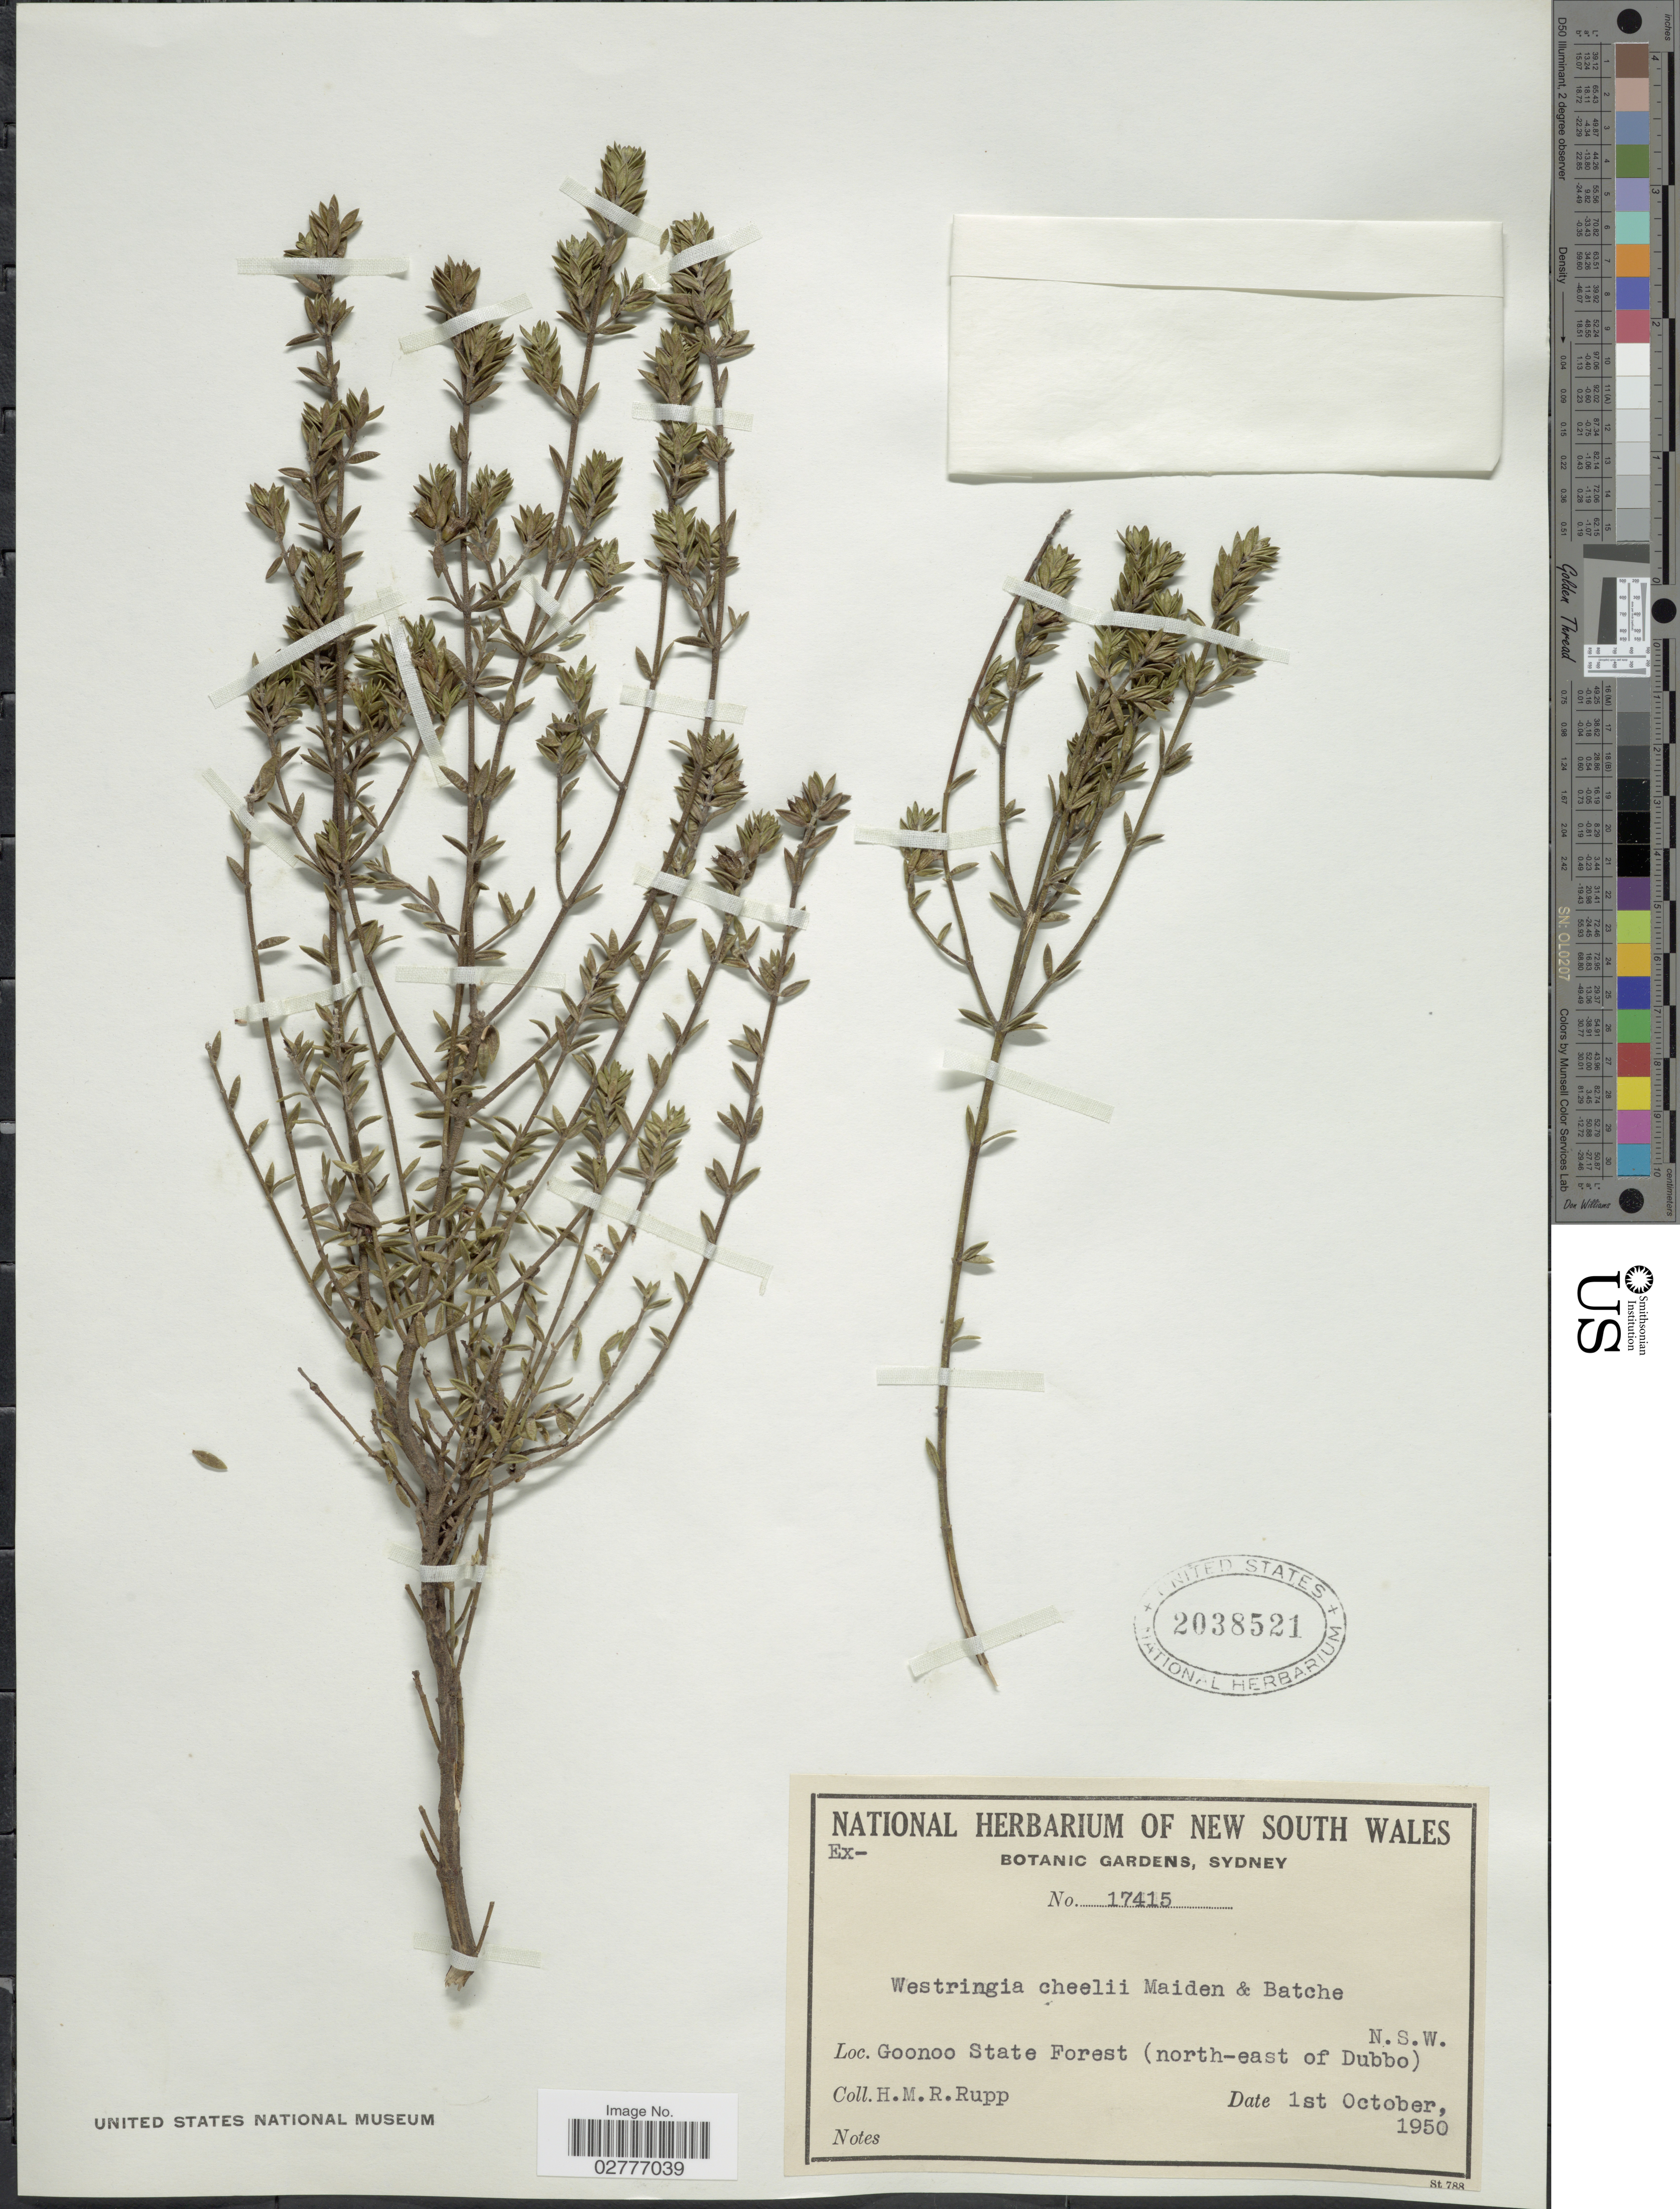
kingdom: Plantae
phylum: Tracheophyta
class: Magnoliopsida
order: Lamiales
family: Lamiaceae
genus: Westringia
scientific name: Westringia cheelii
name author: Maiden & Betche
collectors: H. Rupp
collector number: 17415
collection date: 1950-10-01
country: Australia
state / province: New South Wales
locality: Goonoo State Forest (north-east of Dubbo), N.S.W.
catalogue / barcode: US 2038521